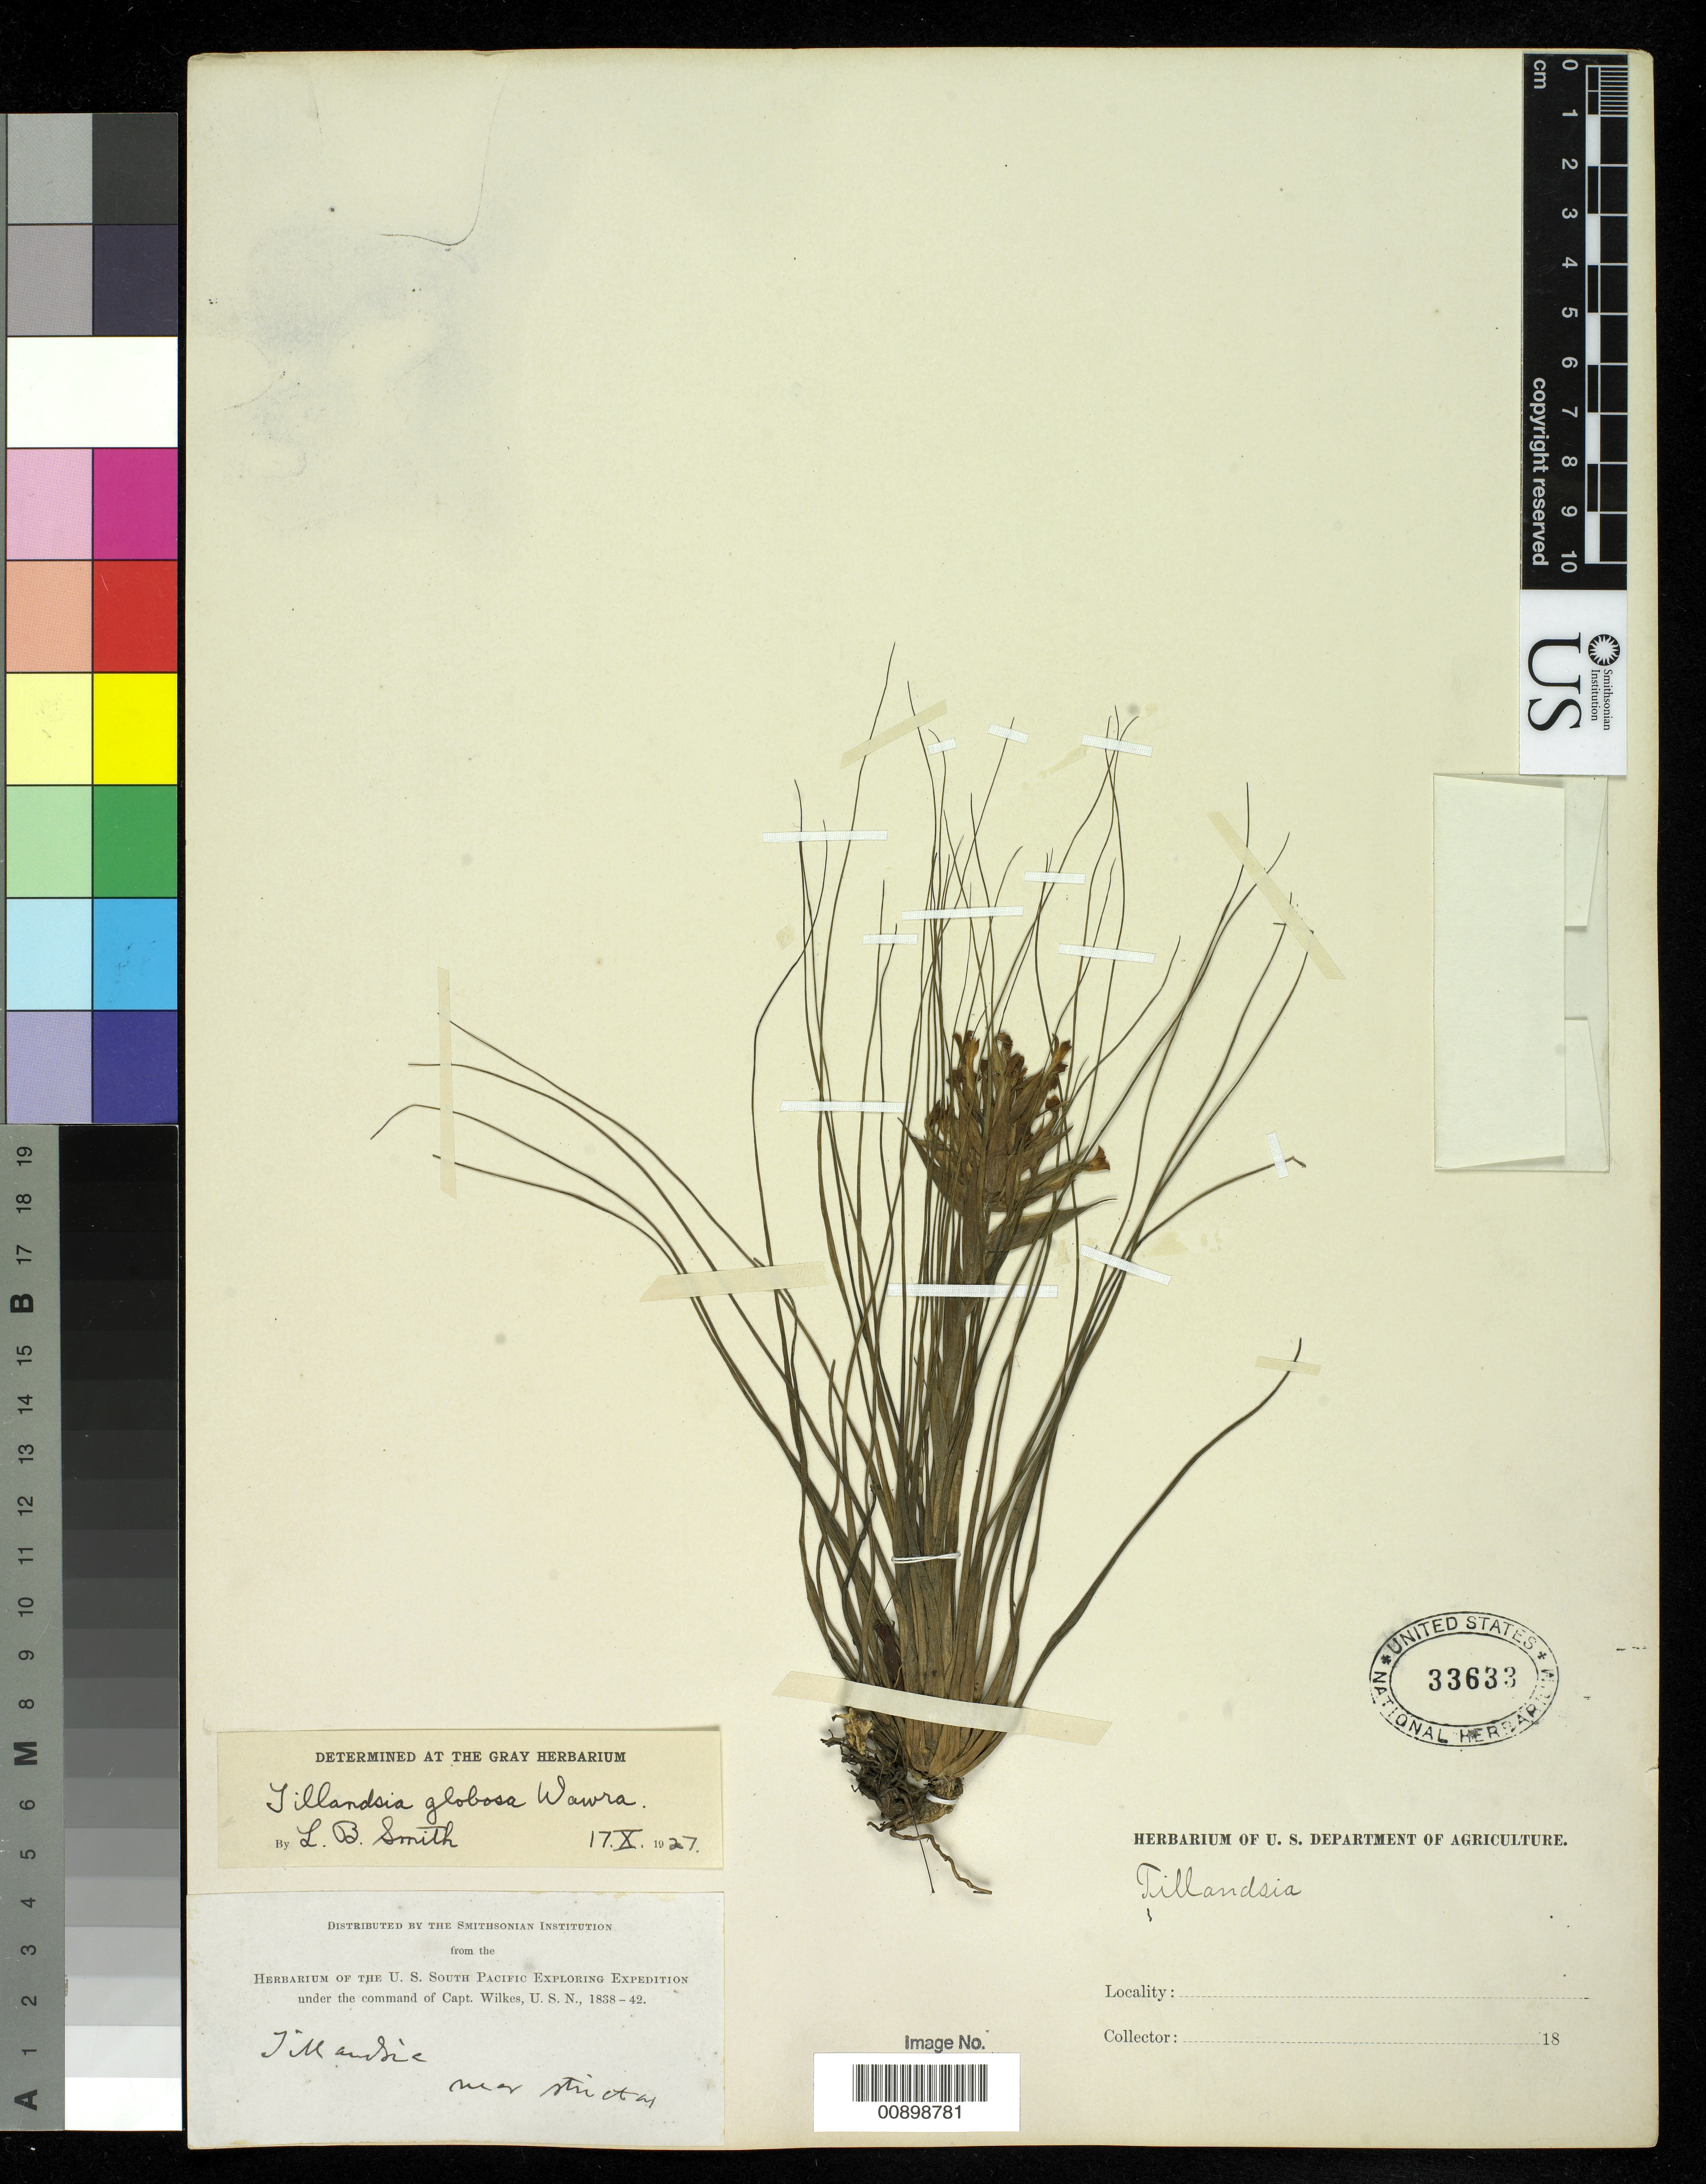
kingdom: Plantae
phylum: Tracheophyta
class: Liliopsida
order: Poales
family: Bromeliaceae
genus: Tillandsia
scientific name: Tillandsia globosa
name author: Wawra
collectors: Wilkes Explor. Exped.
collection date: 1838/1842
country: Brazil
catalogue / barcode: US 33633